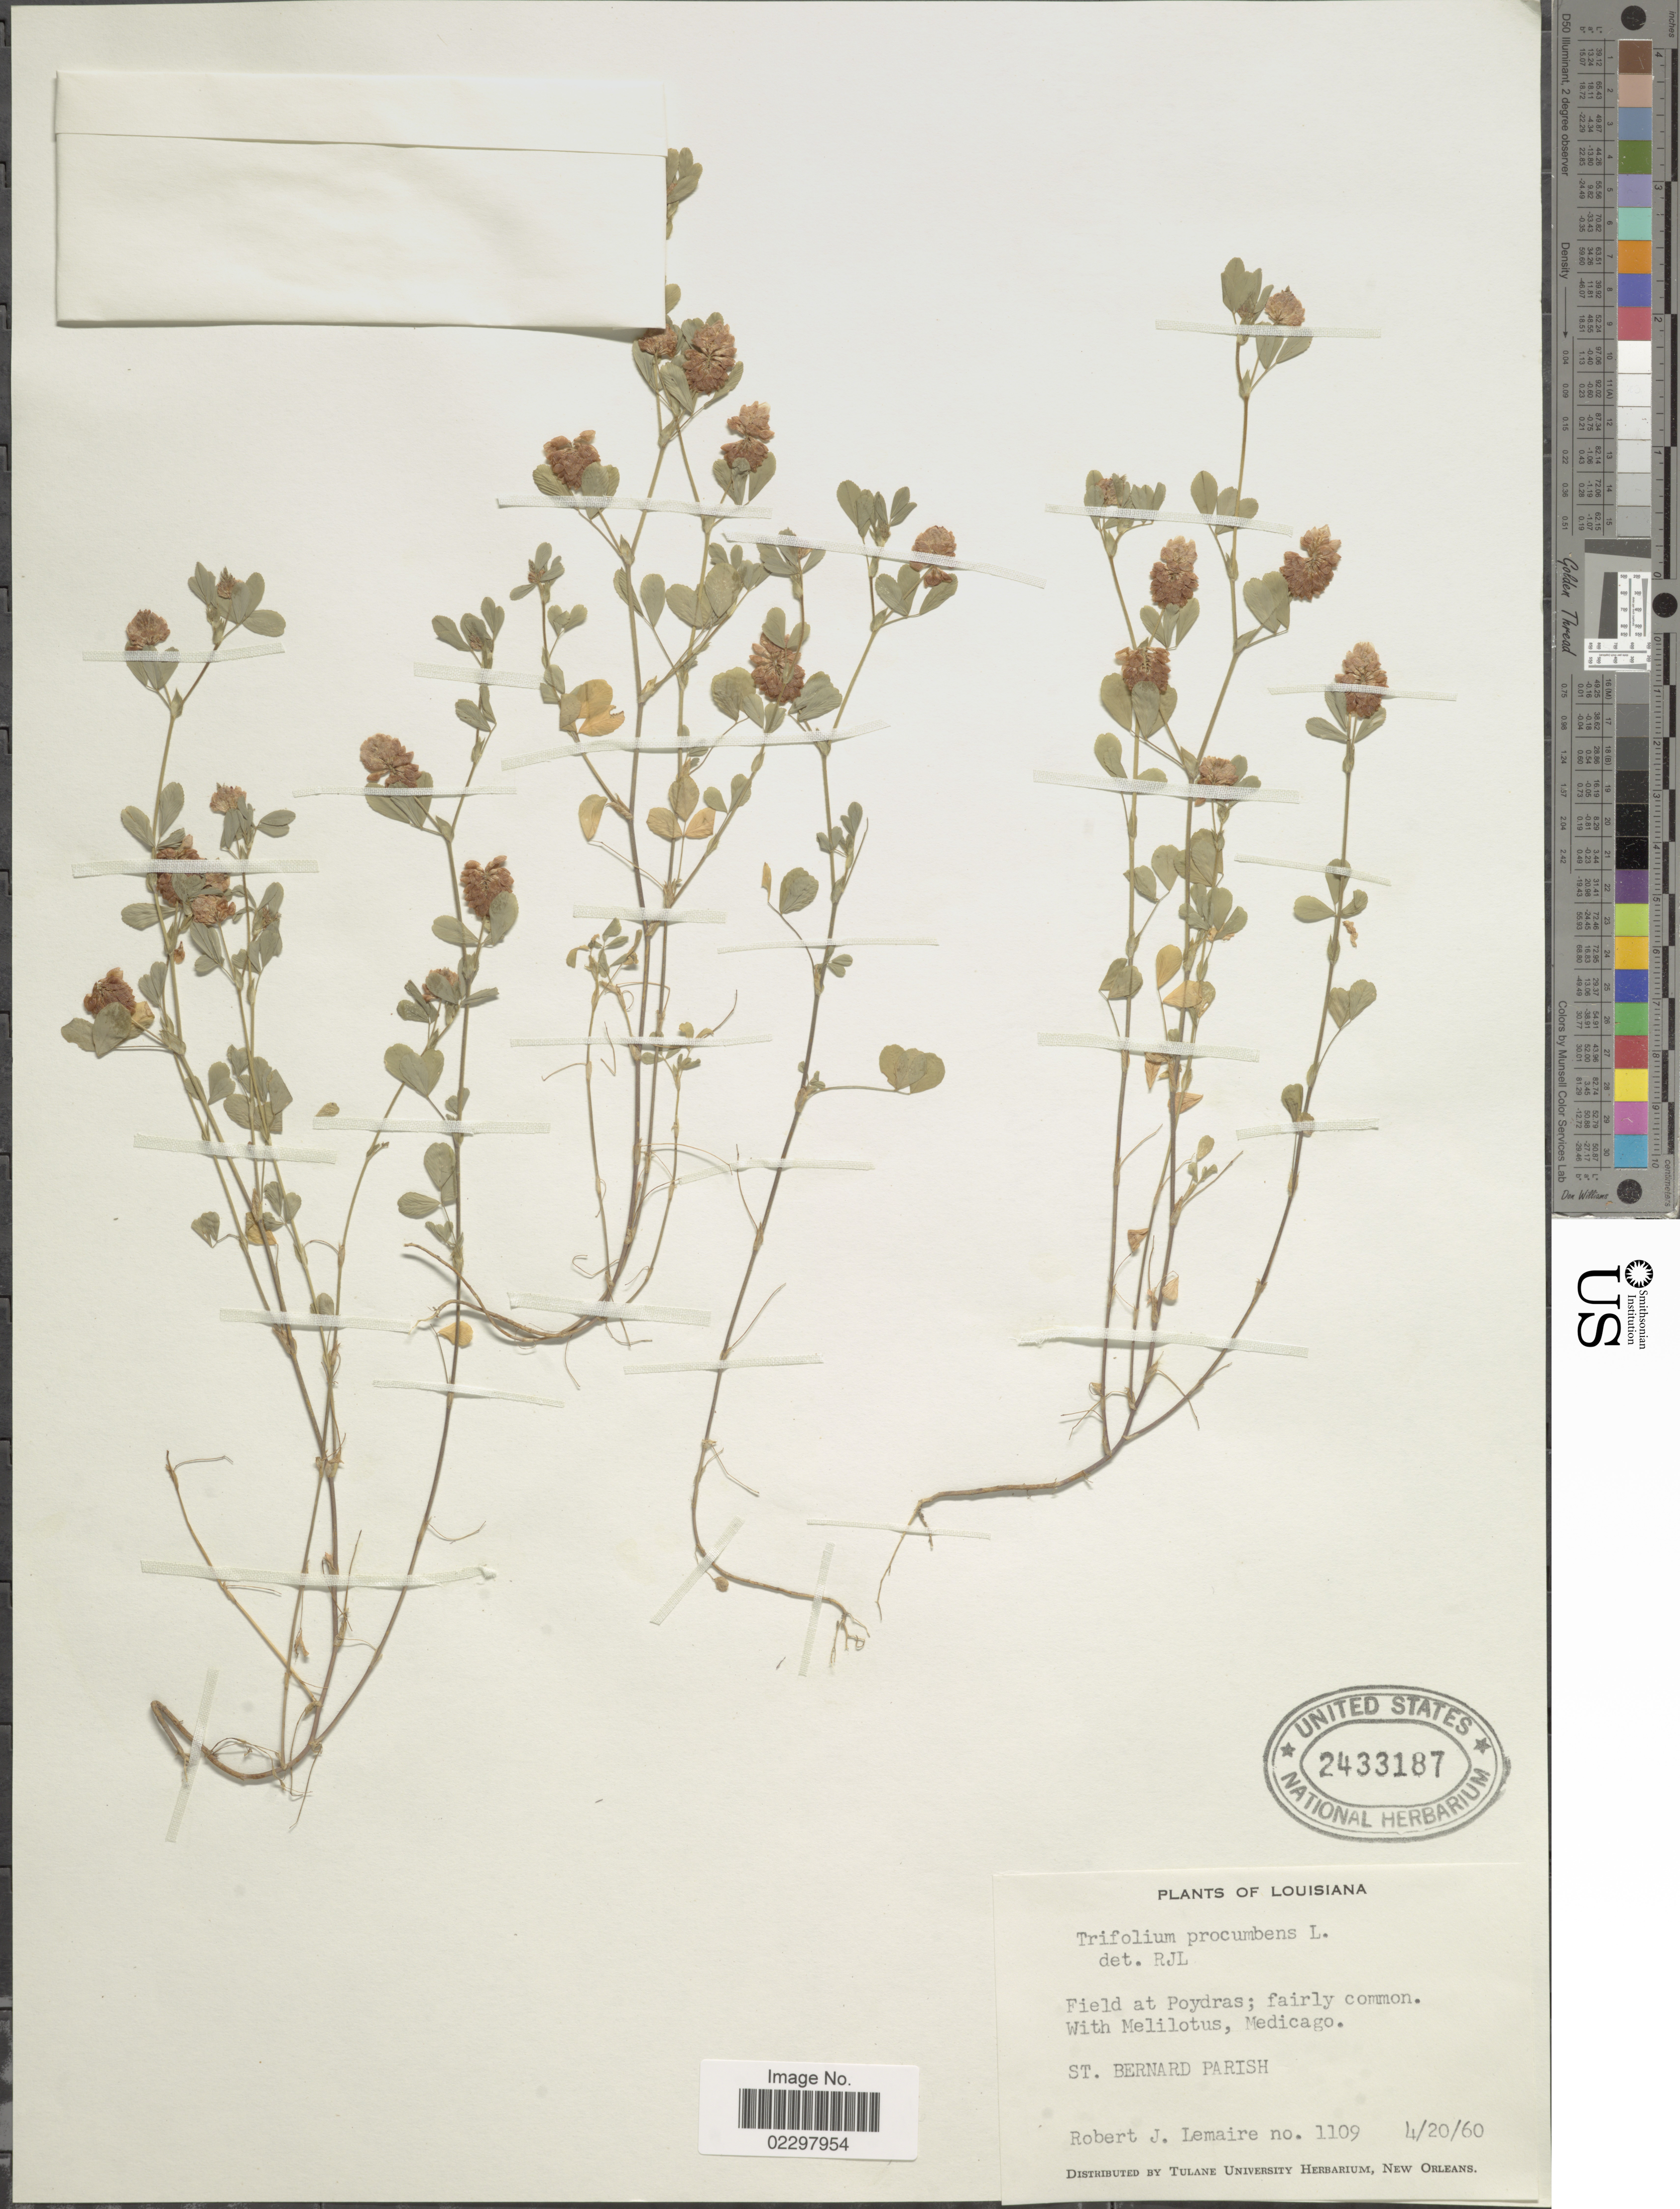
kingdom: Plantae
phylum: Tracheophyta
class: Magnoliopsida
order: Fabales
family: Fabaceae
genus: Trifolium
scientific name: Trifolium procumbens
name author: L.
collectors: R. J. Lemaire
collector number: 1109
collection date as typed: Transcribed d/m/y: 20/4/60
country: United States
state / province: Louisiana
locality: Field at Poydras; fairly common, Medicago, St. Bernard Parish.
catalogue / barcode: US 2433187